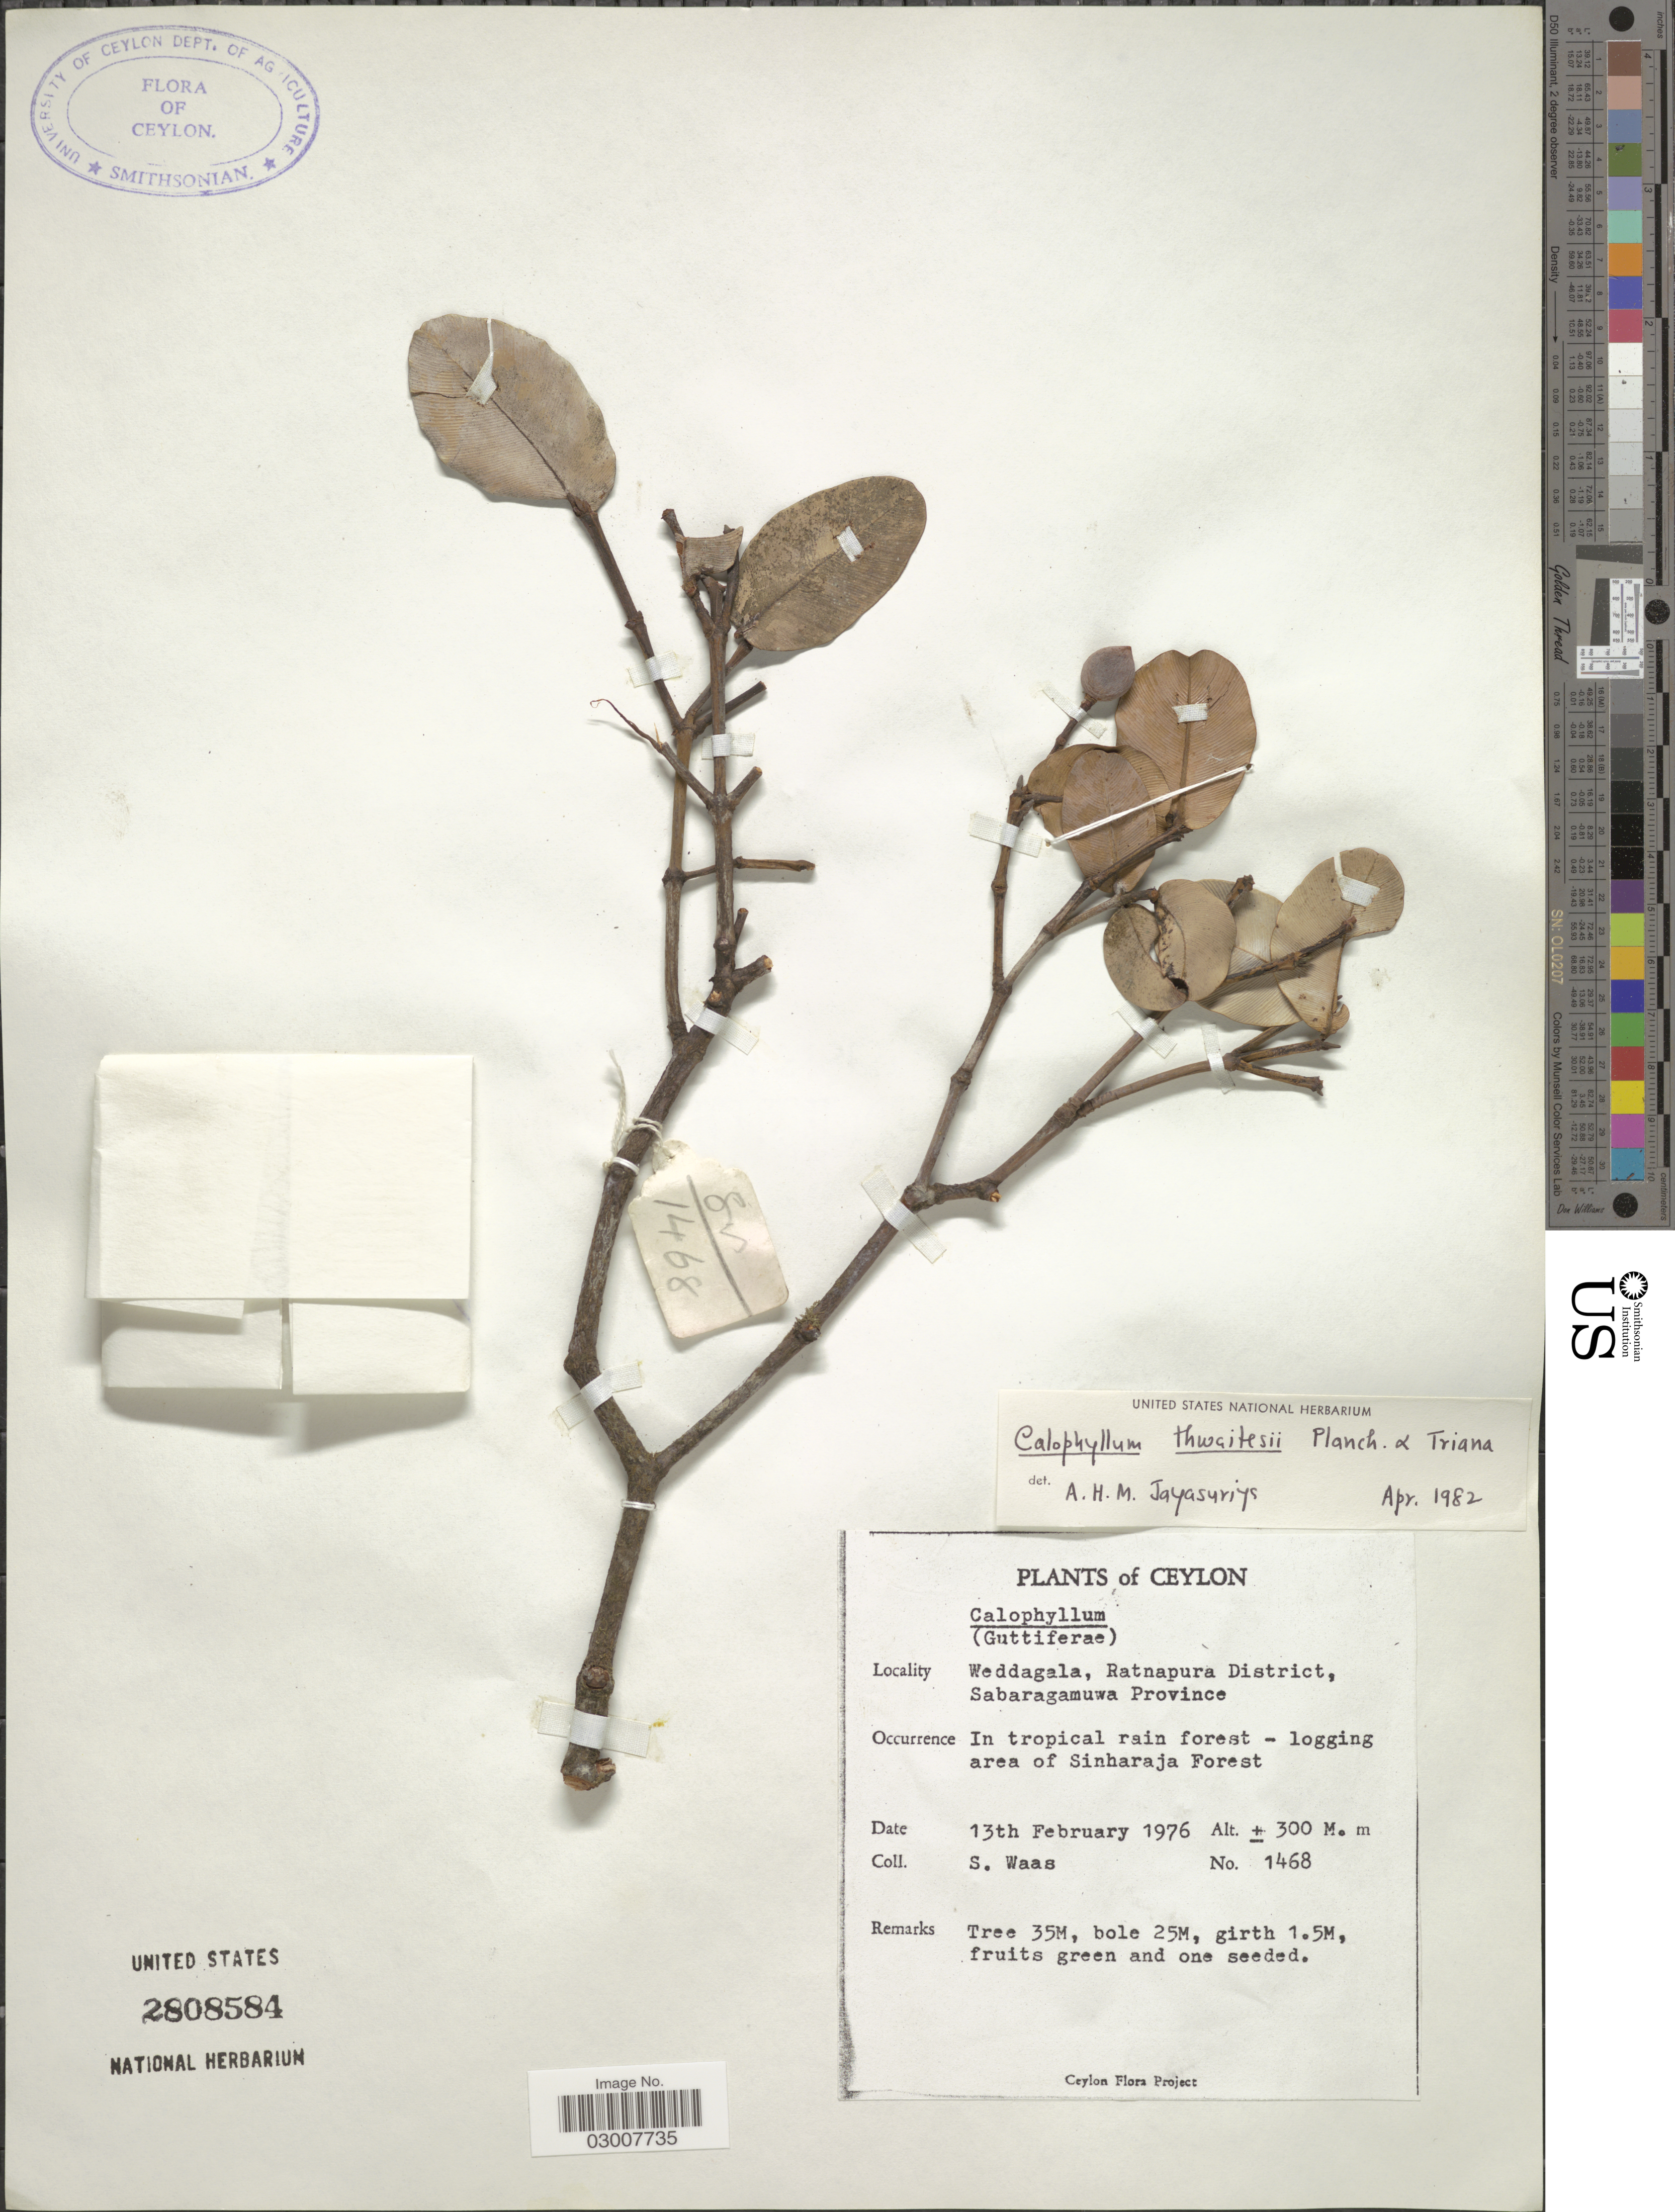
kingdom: Plantae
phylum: Tracheophyta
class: Magnoliopsida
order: Malpighiales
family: Calophyllaceae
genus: Calophyllum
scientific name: Calophyllum thwaitesii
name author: Planch. & Triana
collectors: S. Waas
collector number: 1468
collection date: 1976-02-13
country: Sri Lanka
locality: Ceylon. Weddagala, Ratnapura District, Sabaragamuwa Province. Logging area of Sinharaja Forest.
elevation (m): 300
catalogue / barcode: US 2808584